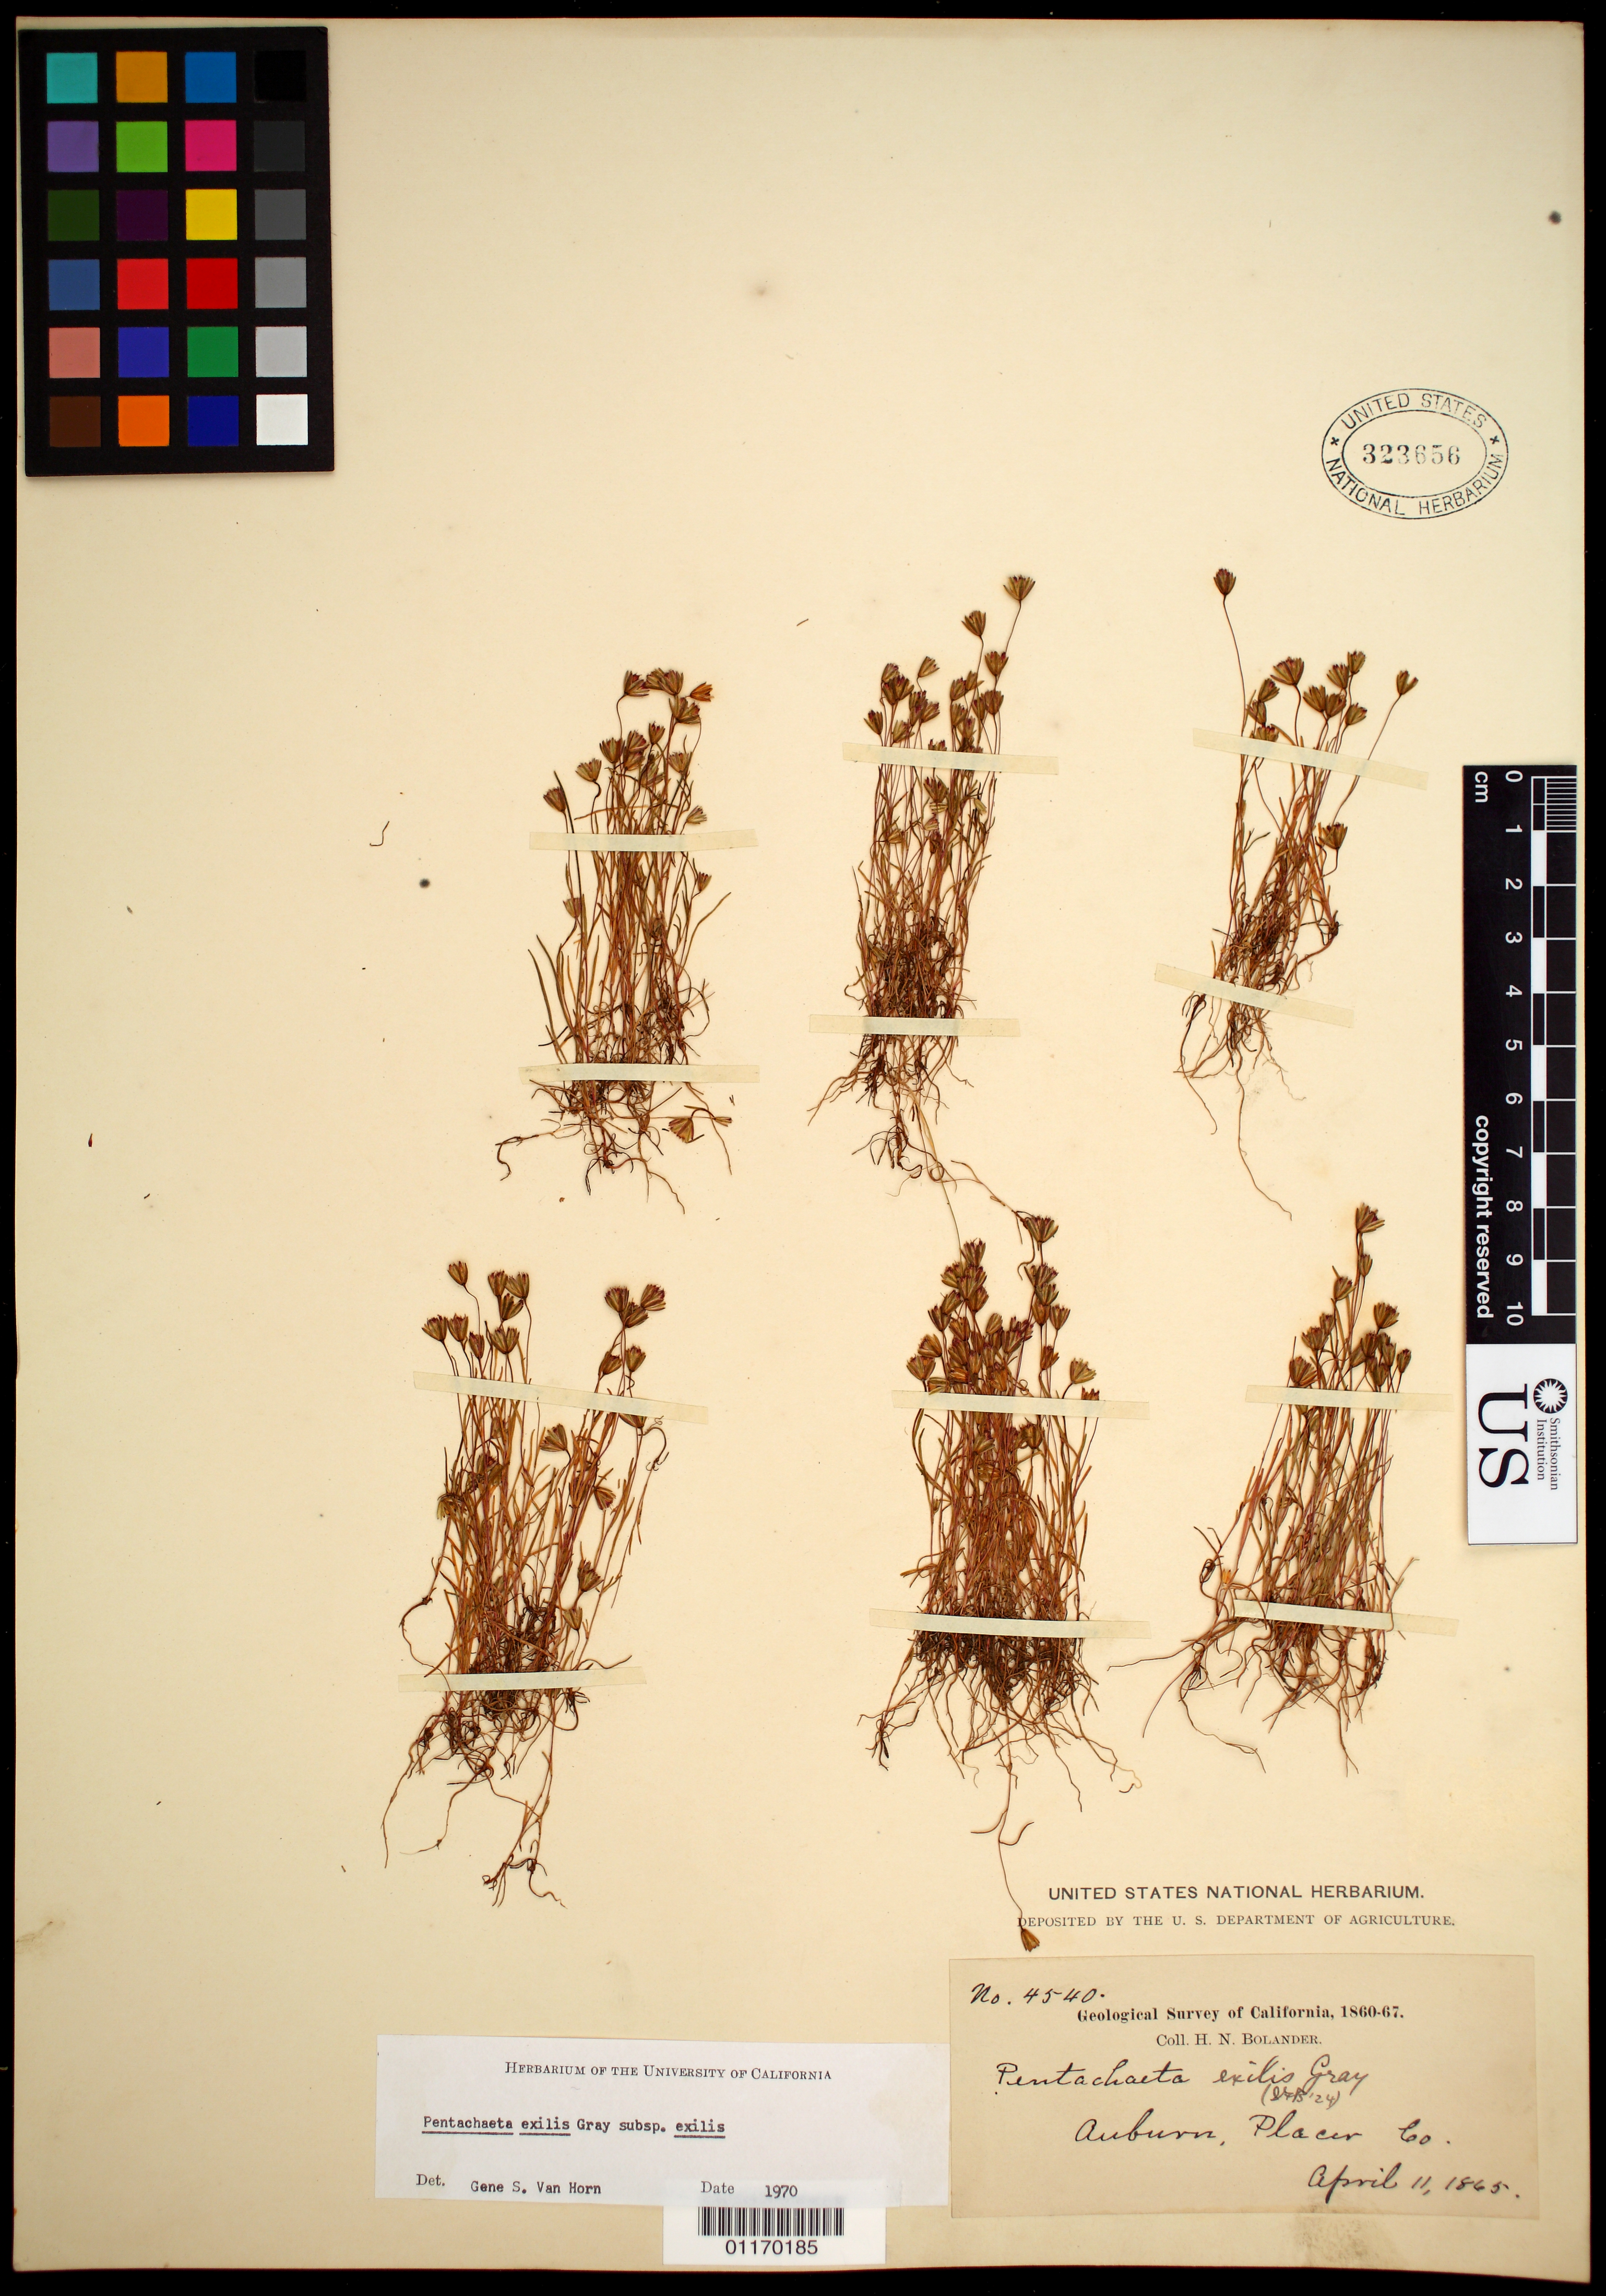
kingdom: Plantae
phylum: Tracheophyta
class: Magnoliopsida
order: Asterales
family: Asteraceae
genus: Pentachaeta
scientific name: Pentachaeta exilis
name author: A. Gray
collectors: H. Bolander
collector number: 4540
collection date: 1865-04-11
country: United States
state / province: California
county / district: Placer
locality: Auburn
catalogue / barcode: US 323656